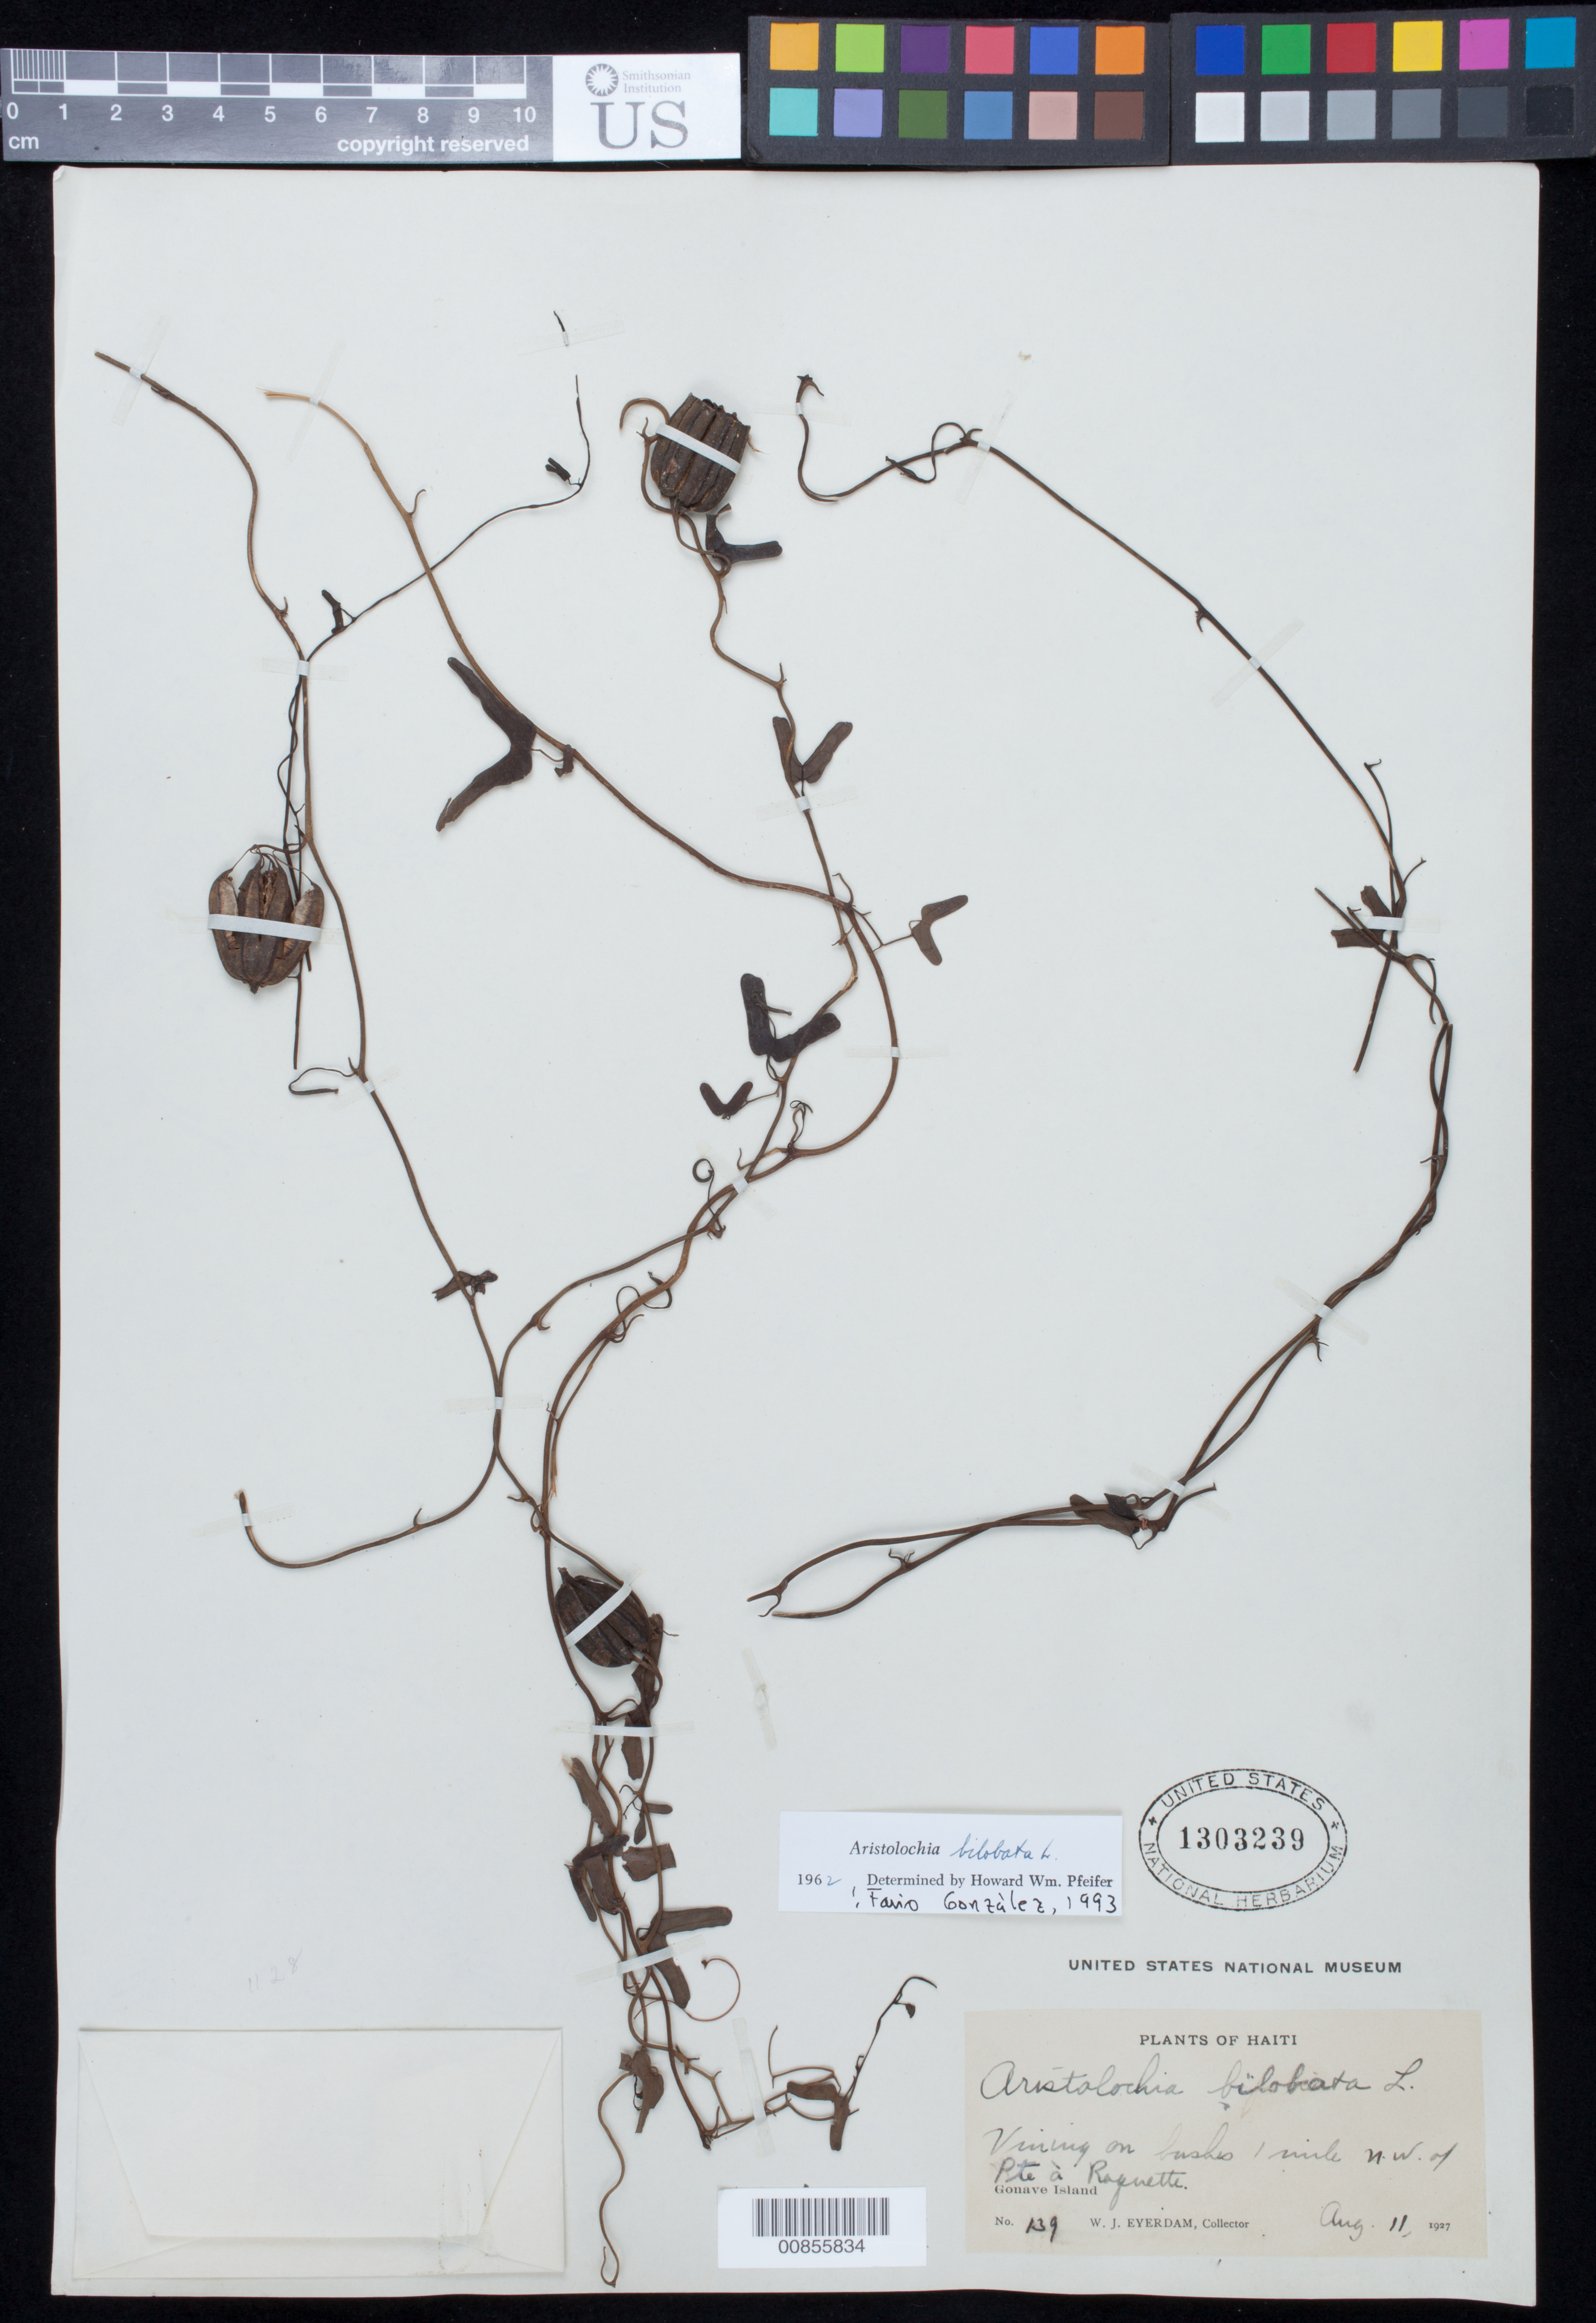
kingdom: Plantae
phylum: Tracheophyta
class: Magnoliopsida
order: Piperales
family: Aristolochiaceae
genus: Aristolochia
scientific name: Aristolochia sp.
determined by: Fernandez, E.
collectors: W. J. Eyerdam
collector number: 139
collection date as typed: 11 Aug 1927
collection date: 1927-08-11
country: Haiti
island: Gonave I.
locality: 1 mile N.W. of Pte. à Raquette. Gonave Island.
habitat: Vining on bushes.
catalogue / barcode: US 1303239